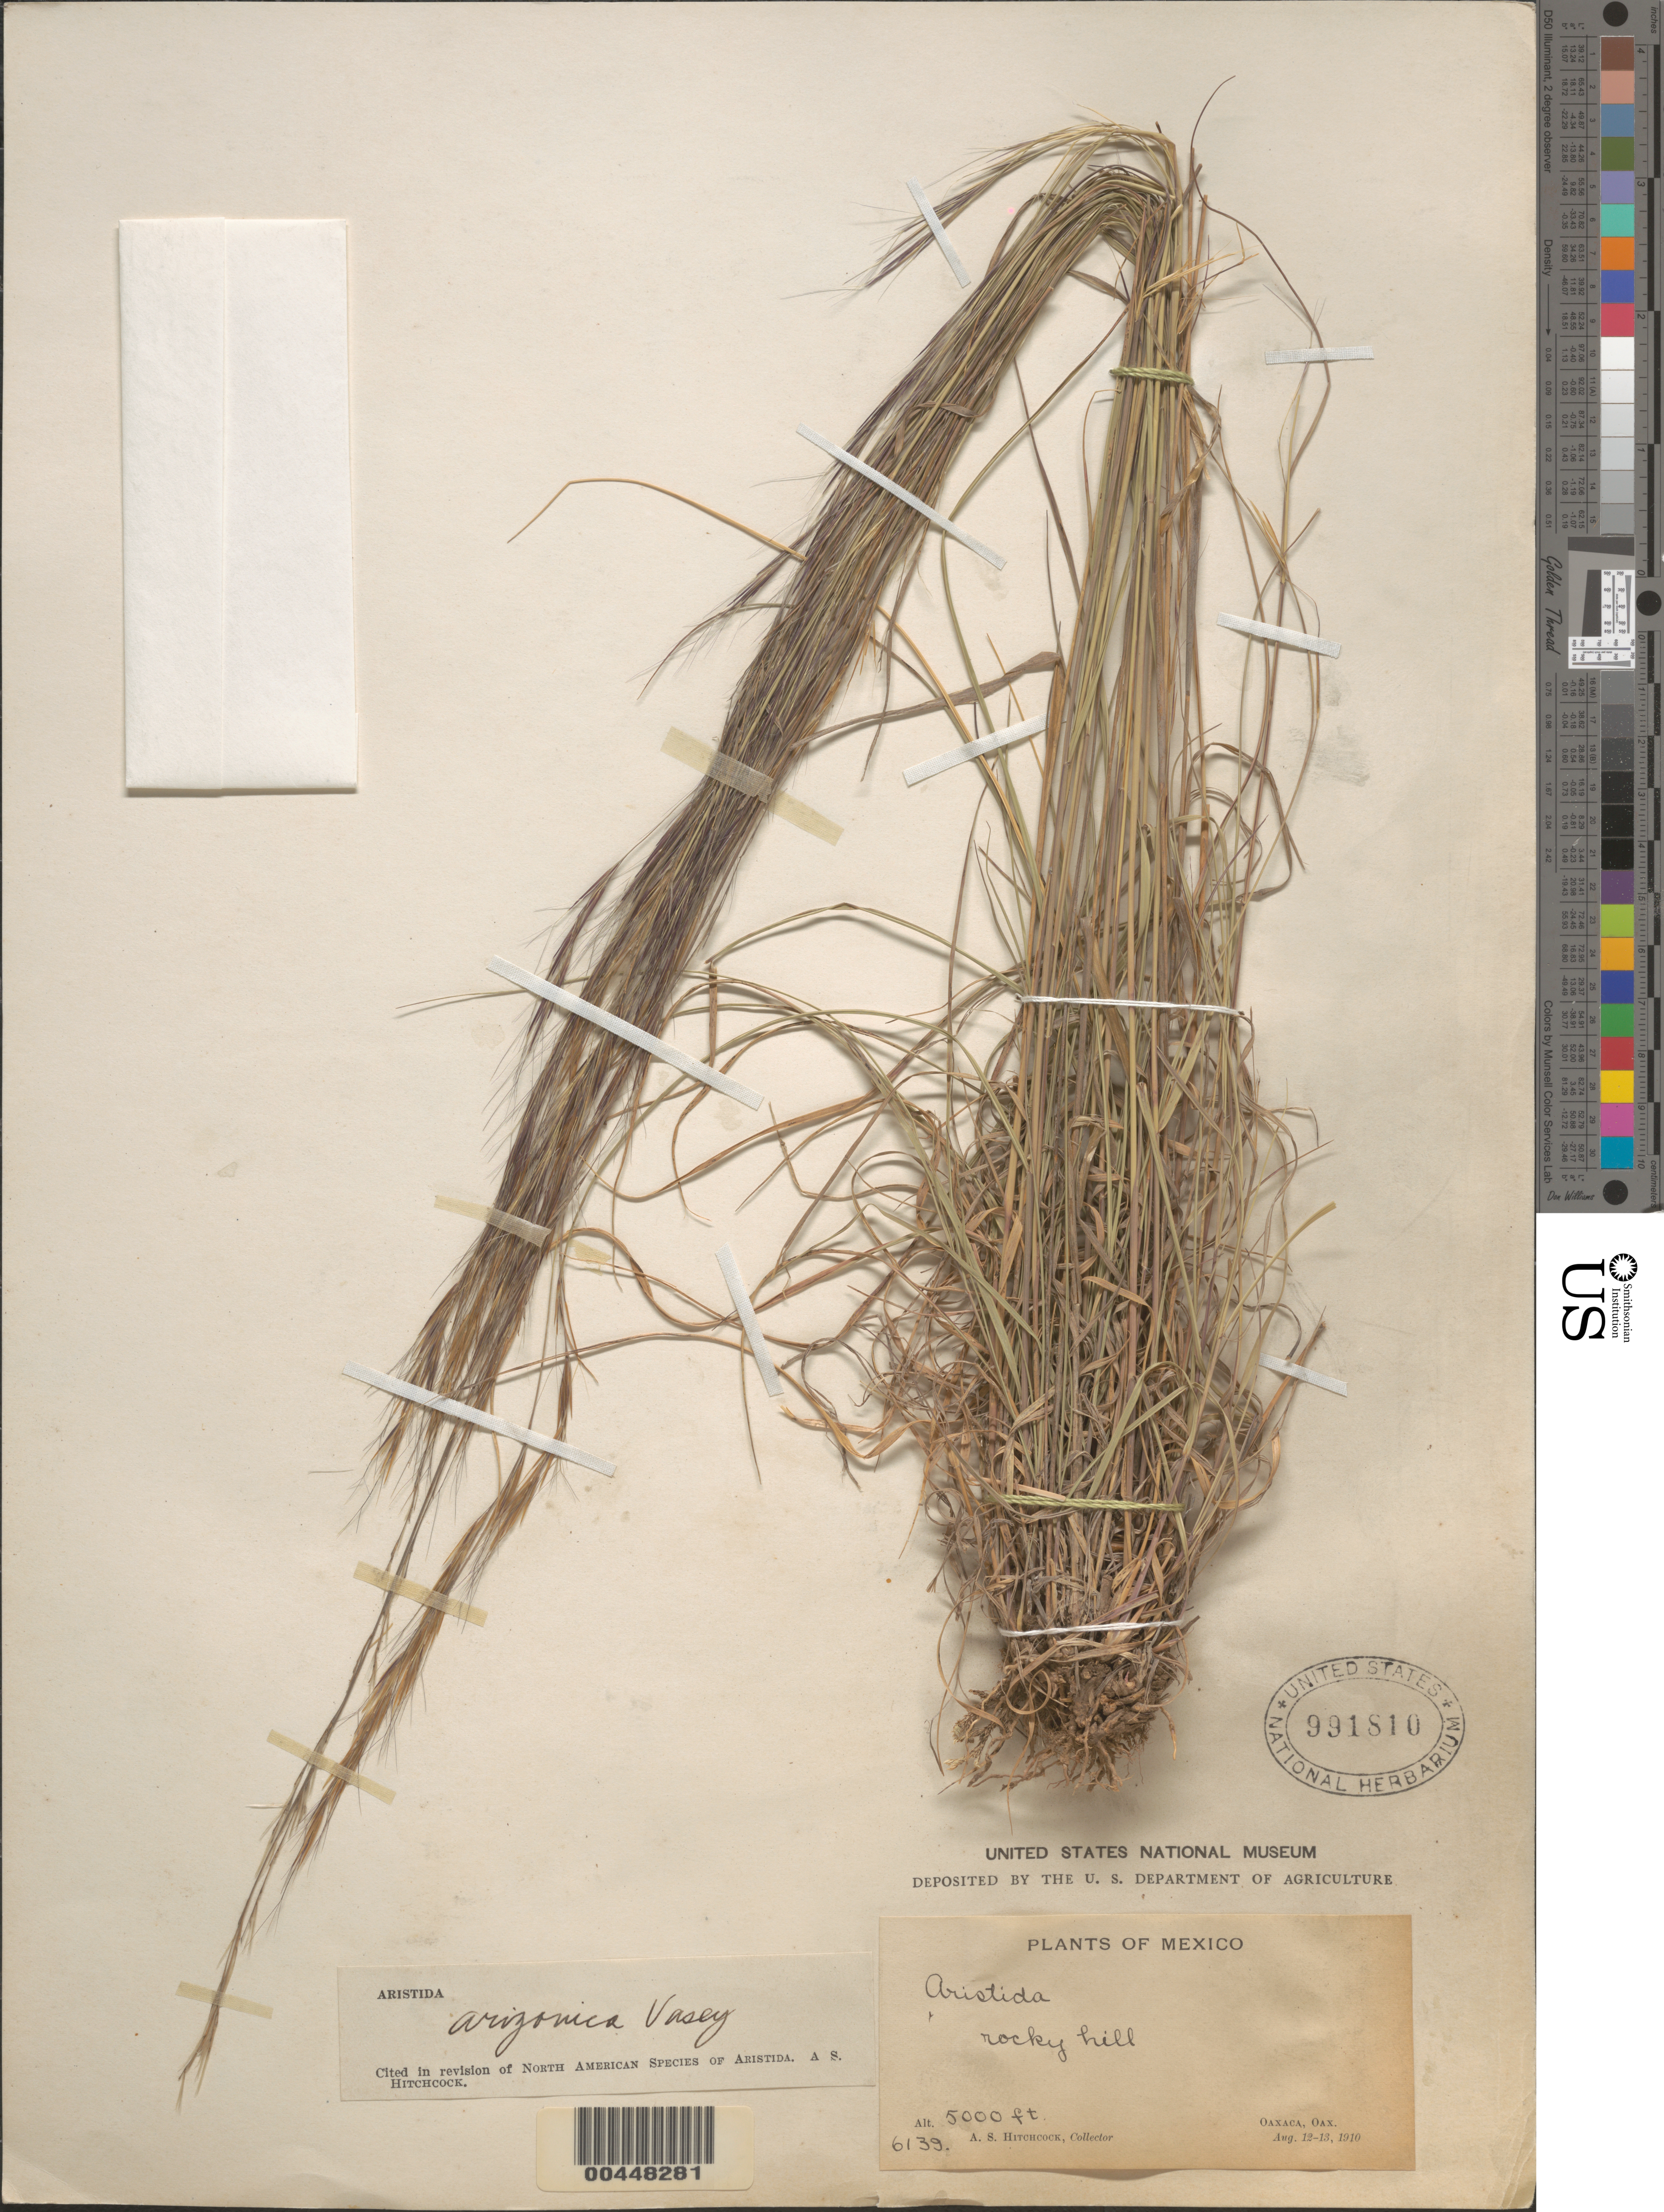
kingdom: Plantae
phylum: Tracheophyta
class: Liliopsida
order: Poales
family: Poaceae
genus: Aristida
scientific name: Aristida arizonica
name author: Vasey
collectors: A. S. Hitchcock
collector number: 6139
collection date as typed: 12 Aug 1910 to 15 Aug 1910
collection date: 1910-08-12/1910-08-15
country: Mexico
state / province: Oaxaca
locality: Oaxaca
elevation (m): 1524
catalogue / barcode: US 991810